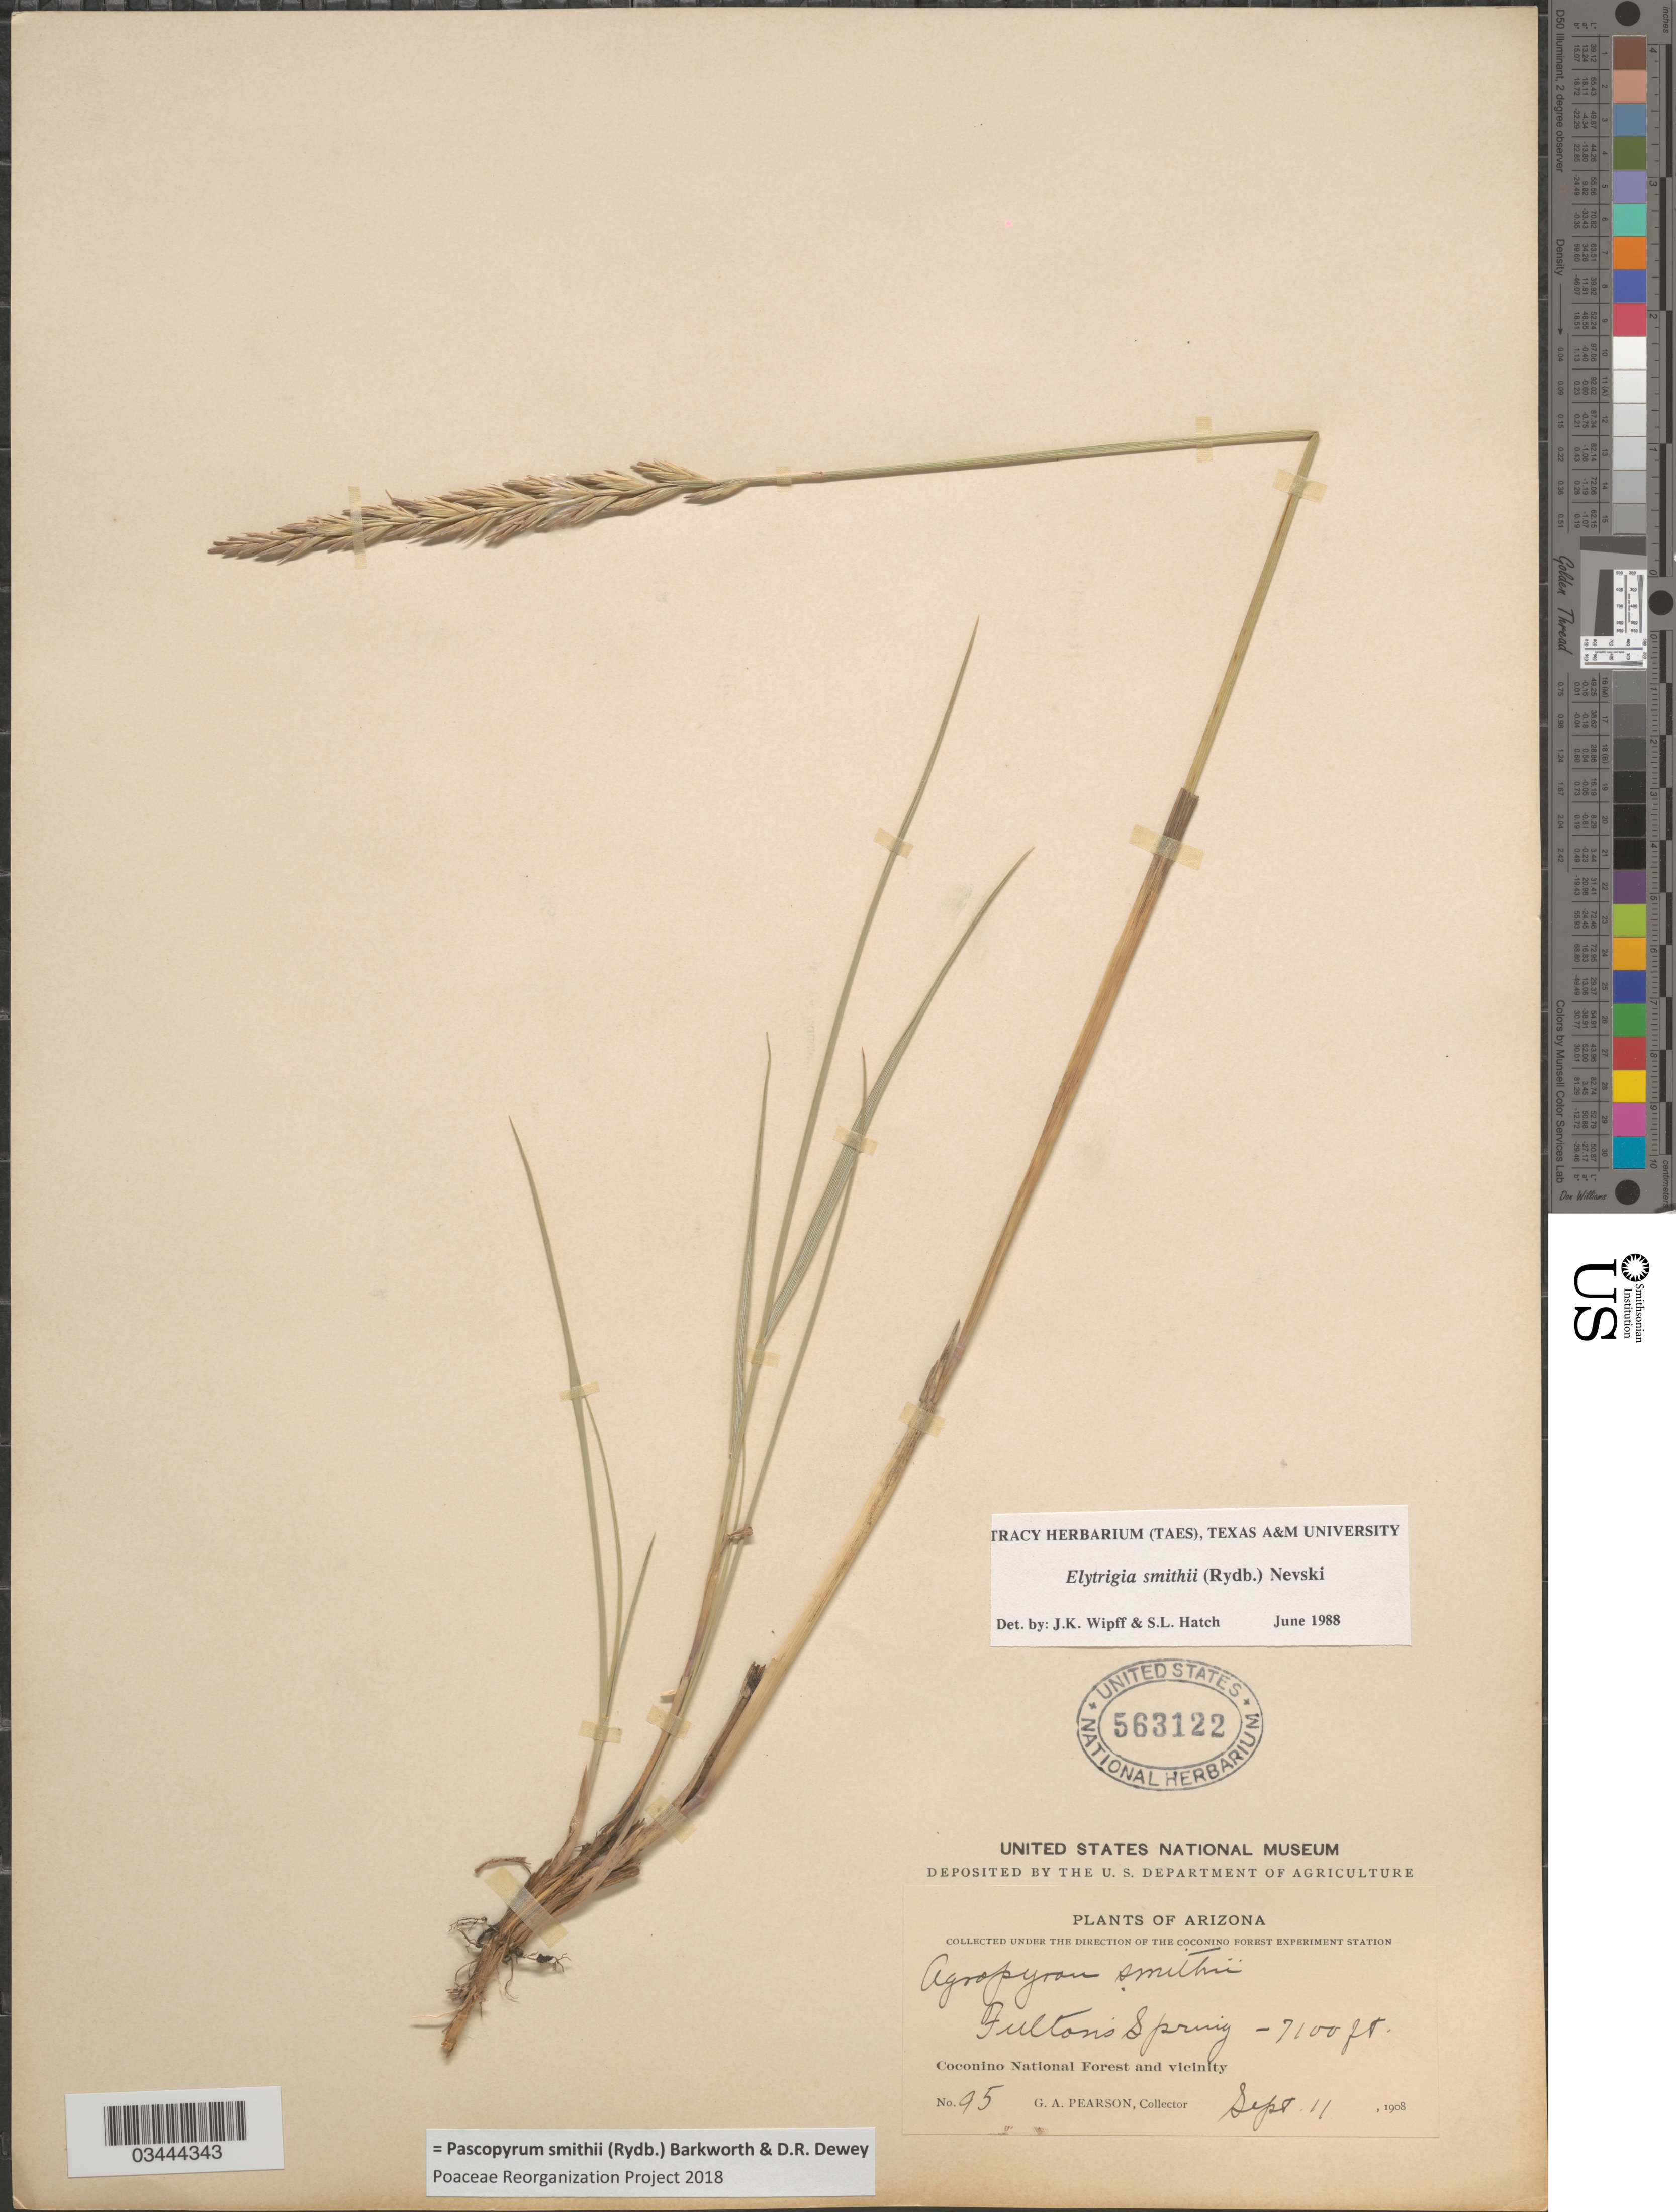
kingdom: Plantae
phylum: Tracheophyta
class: Liliopsida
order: Poales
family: Poaceae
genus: Pascopyrum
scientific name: Pascopyrum smithii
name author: (Rydb.) Barkworth & Dewey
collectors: G. Pearson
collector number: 95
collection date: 1908-09-11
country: United States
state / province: Arizona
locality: Fulton's Spring. Coconino National Forest and vicinity.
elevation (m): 2164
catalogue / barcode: US 563122